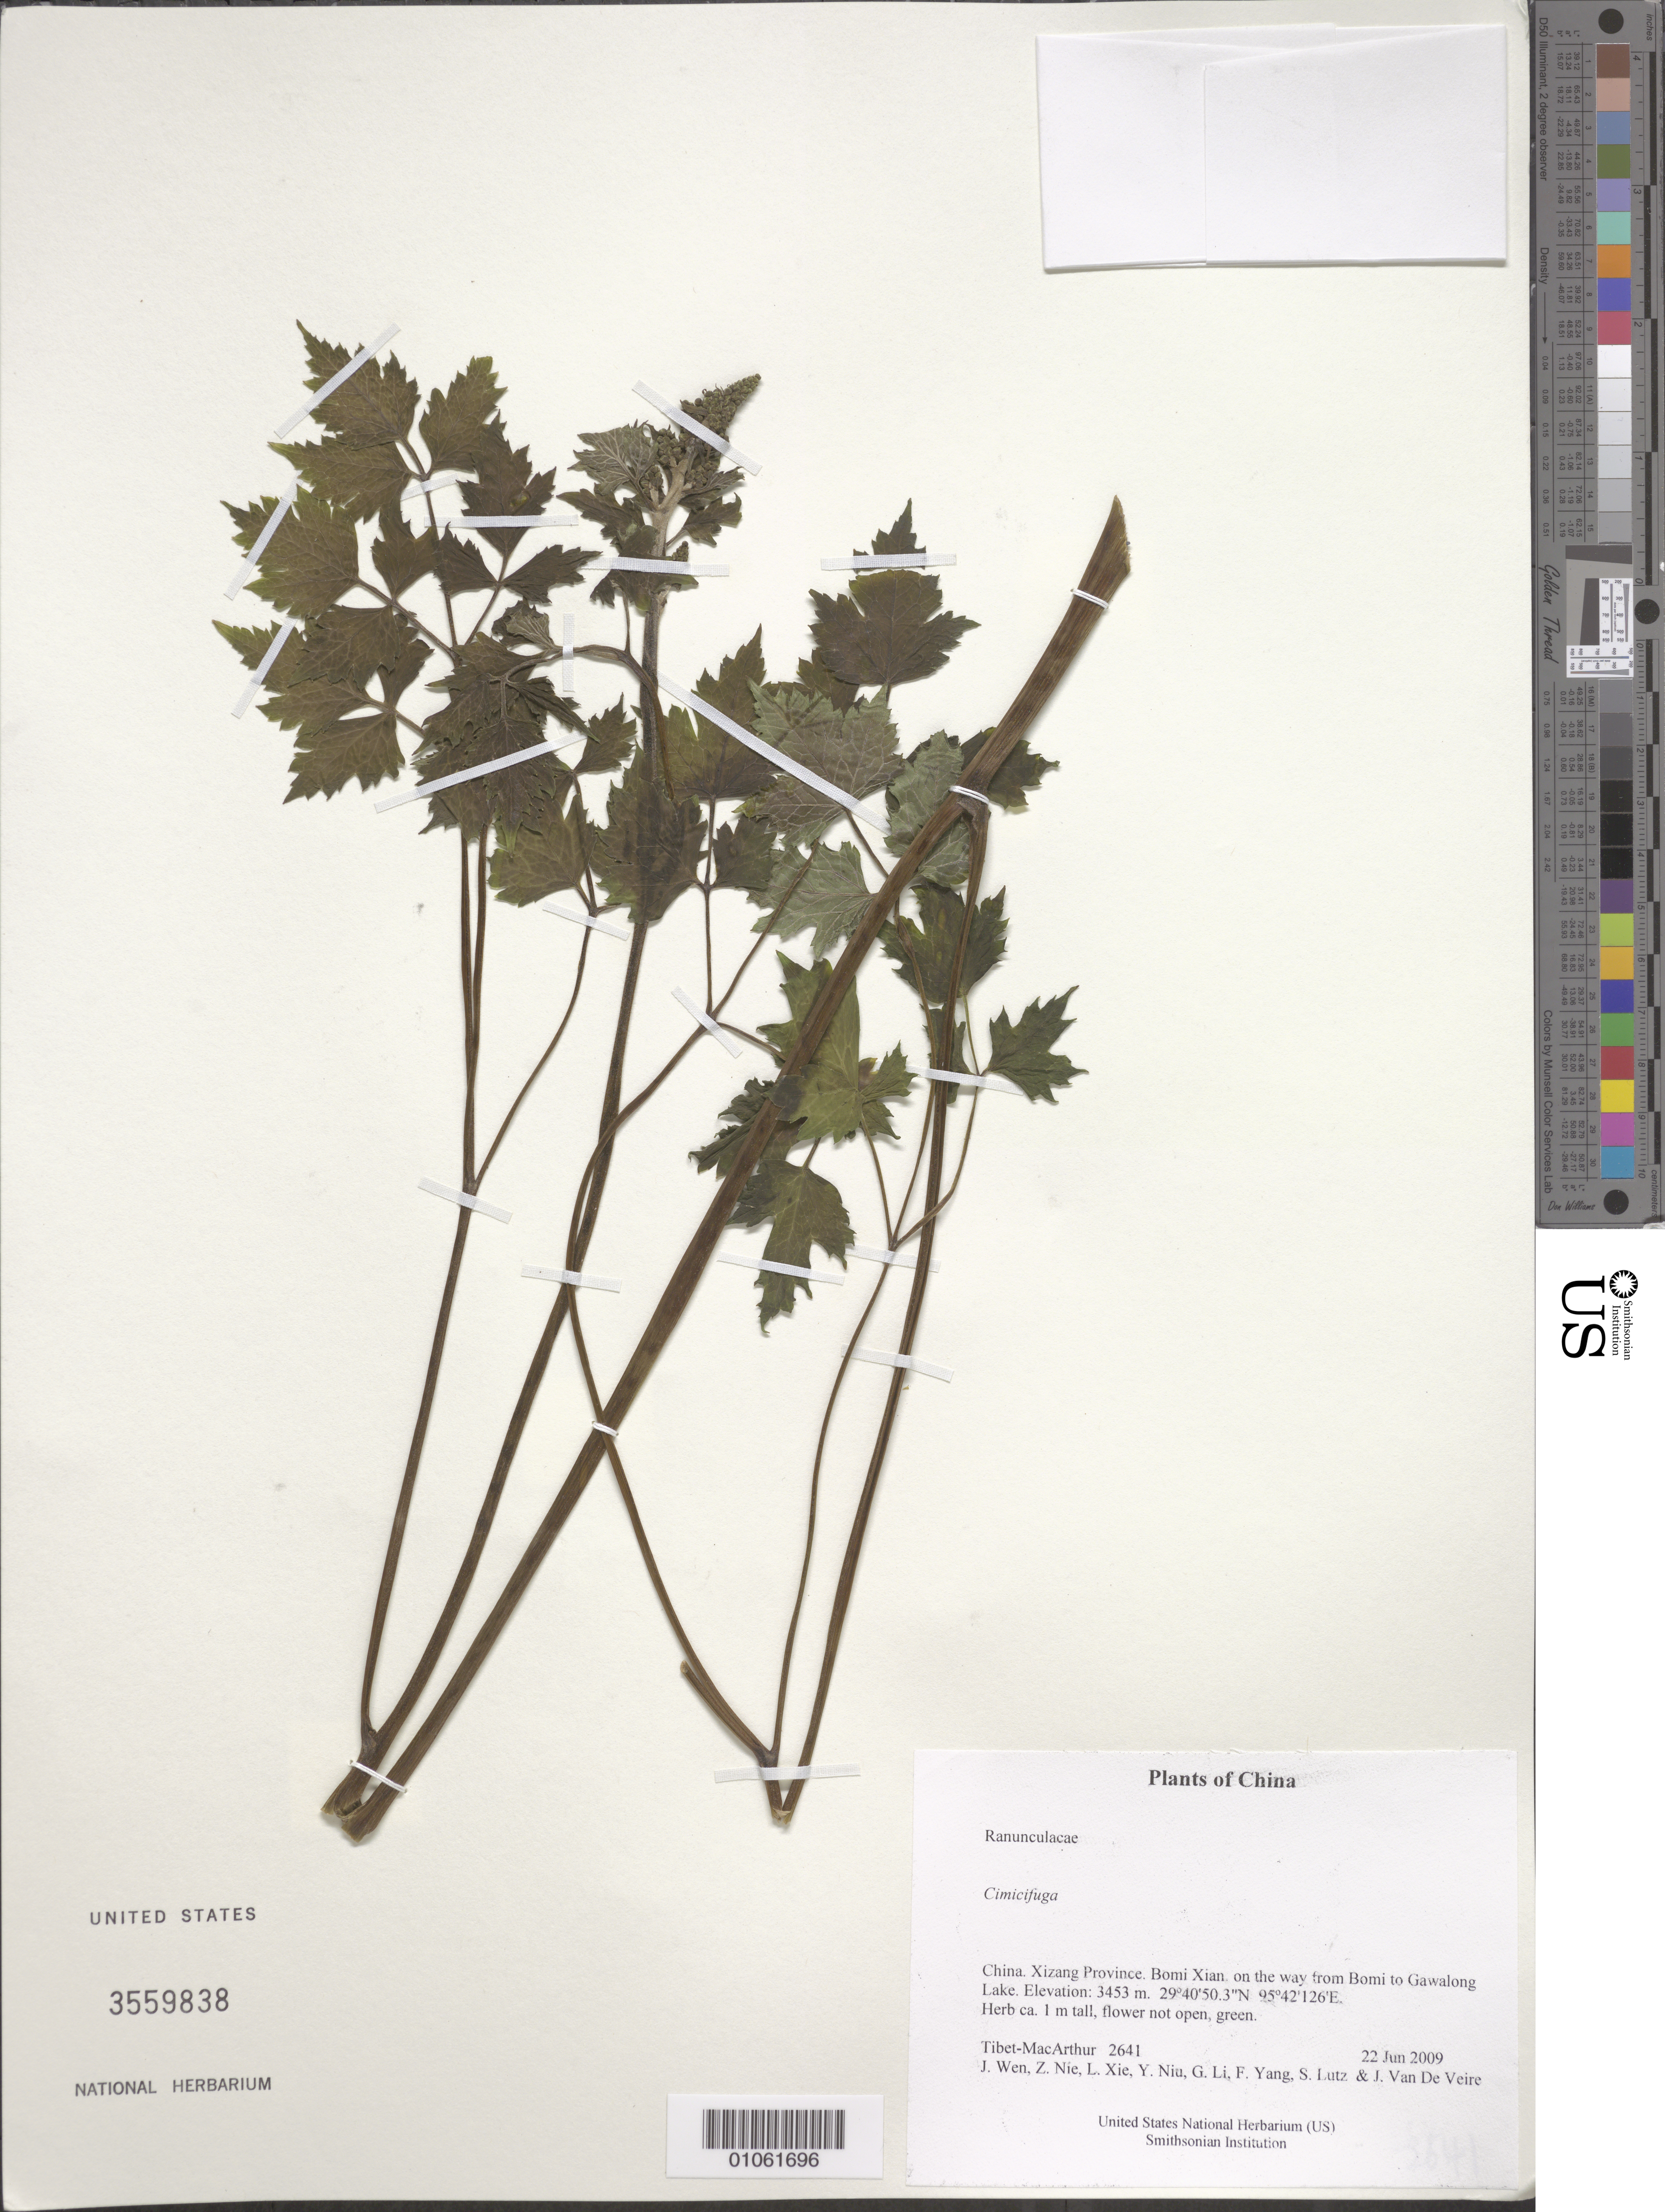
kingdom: Plantae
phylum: Tracheophyta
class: Magnoliopsida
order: Ranunculales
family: Ranunculaceae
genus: Actaea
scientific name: Actaea sp.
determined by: Strong, M. T., (US), Smithsonian Institution - National Museum of Natural History (UNITED STATES)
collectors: Tibet-MacArthur, J. Wen, Z. Nie, L. Xie, Y. Niu, G. Li, F. Yang, S. Lutz & J. Van De Veire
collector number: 2641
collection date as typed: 22 Jun 2009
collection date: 2009-06-22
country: China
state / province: Xizang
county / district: Bomi Xian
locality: on the way from Bomi to Gawalong Lake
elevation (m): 3453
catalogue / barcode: US 3559838